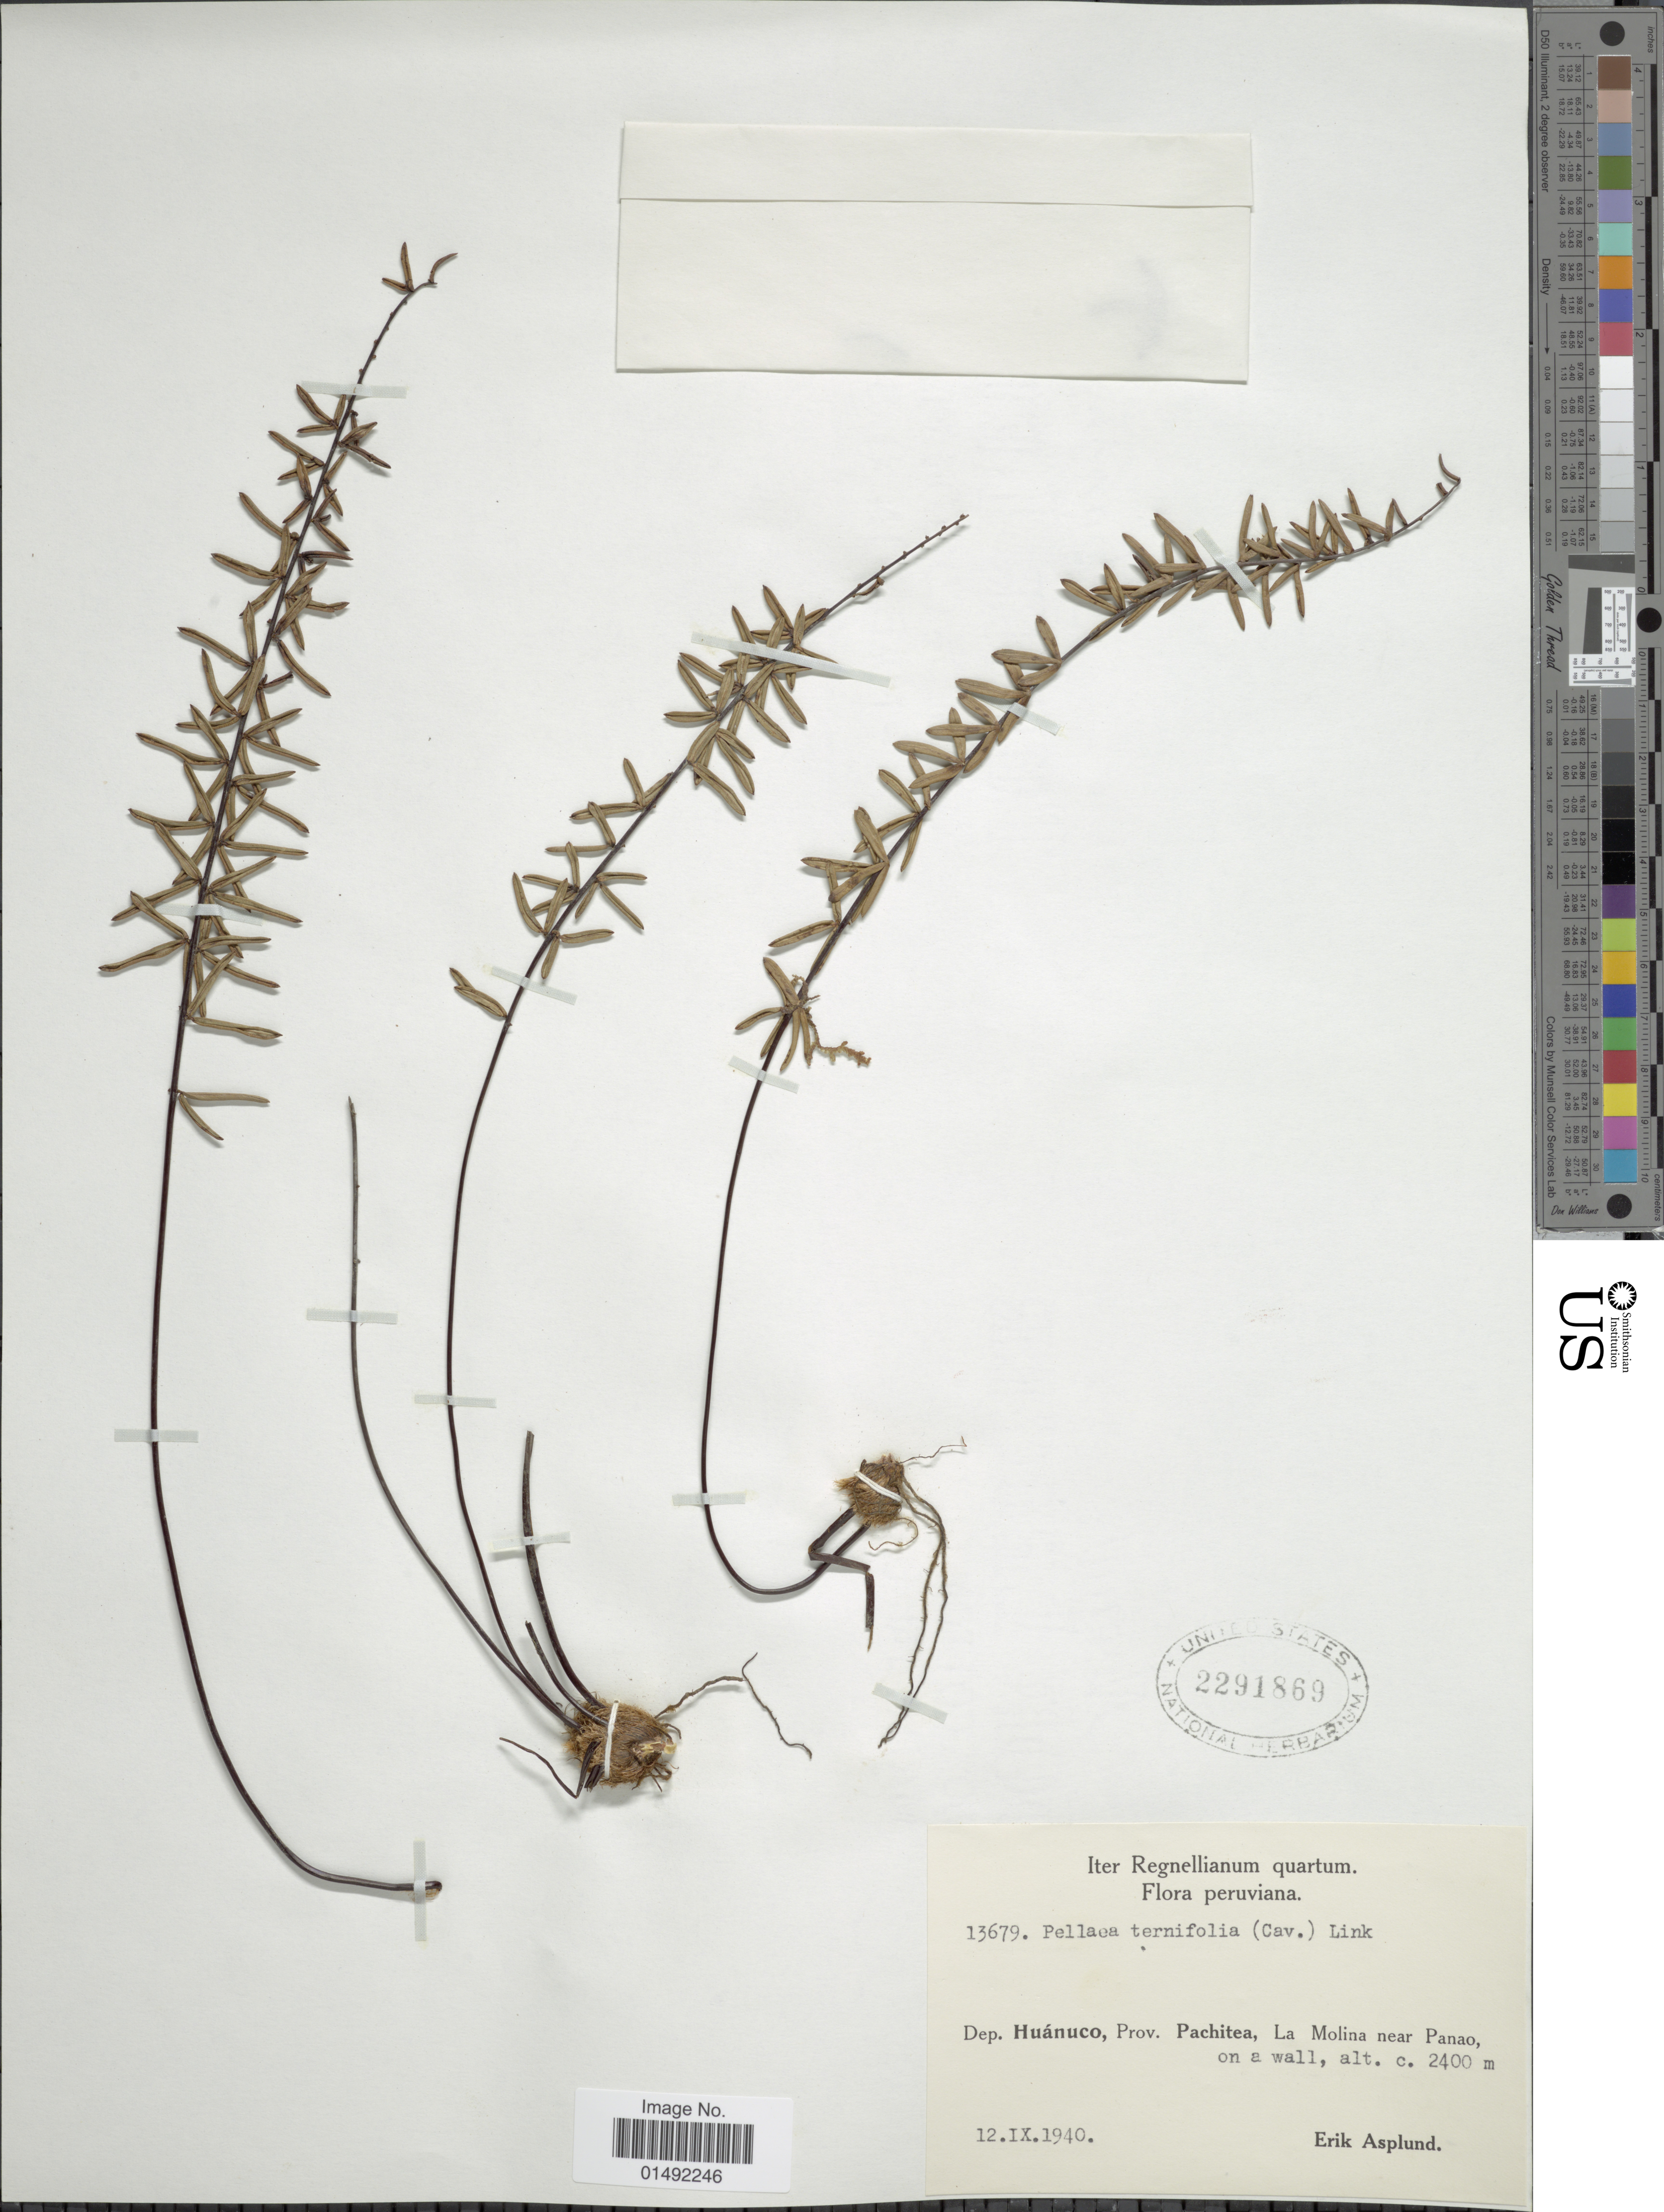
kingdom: Plantae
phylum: Tracheophyta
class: Polypodiopsida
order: Polypodiales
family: Pteridaceae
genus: Pellaea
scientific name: Pellaea ternifolia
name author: (Cav.) Link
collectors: E. Asplund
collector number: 13679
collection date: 1940-09-12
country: Peru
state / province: Huánuco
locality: Dep, Huánuco, prov. Pachitea, La Molina near Panao, on a wall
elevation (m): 2400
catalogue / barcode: US 2291869